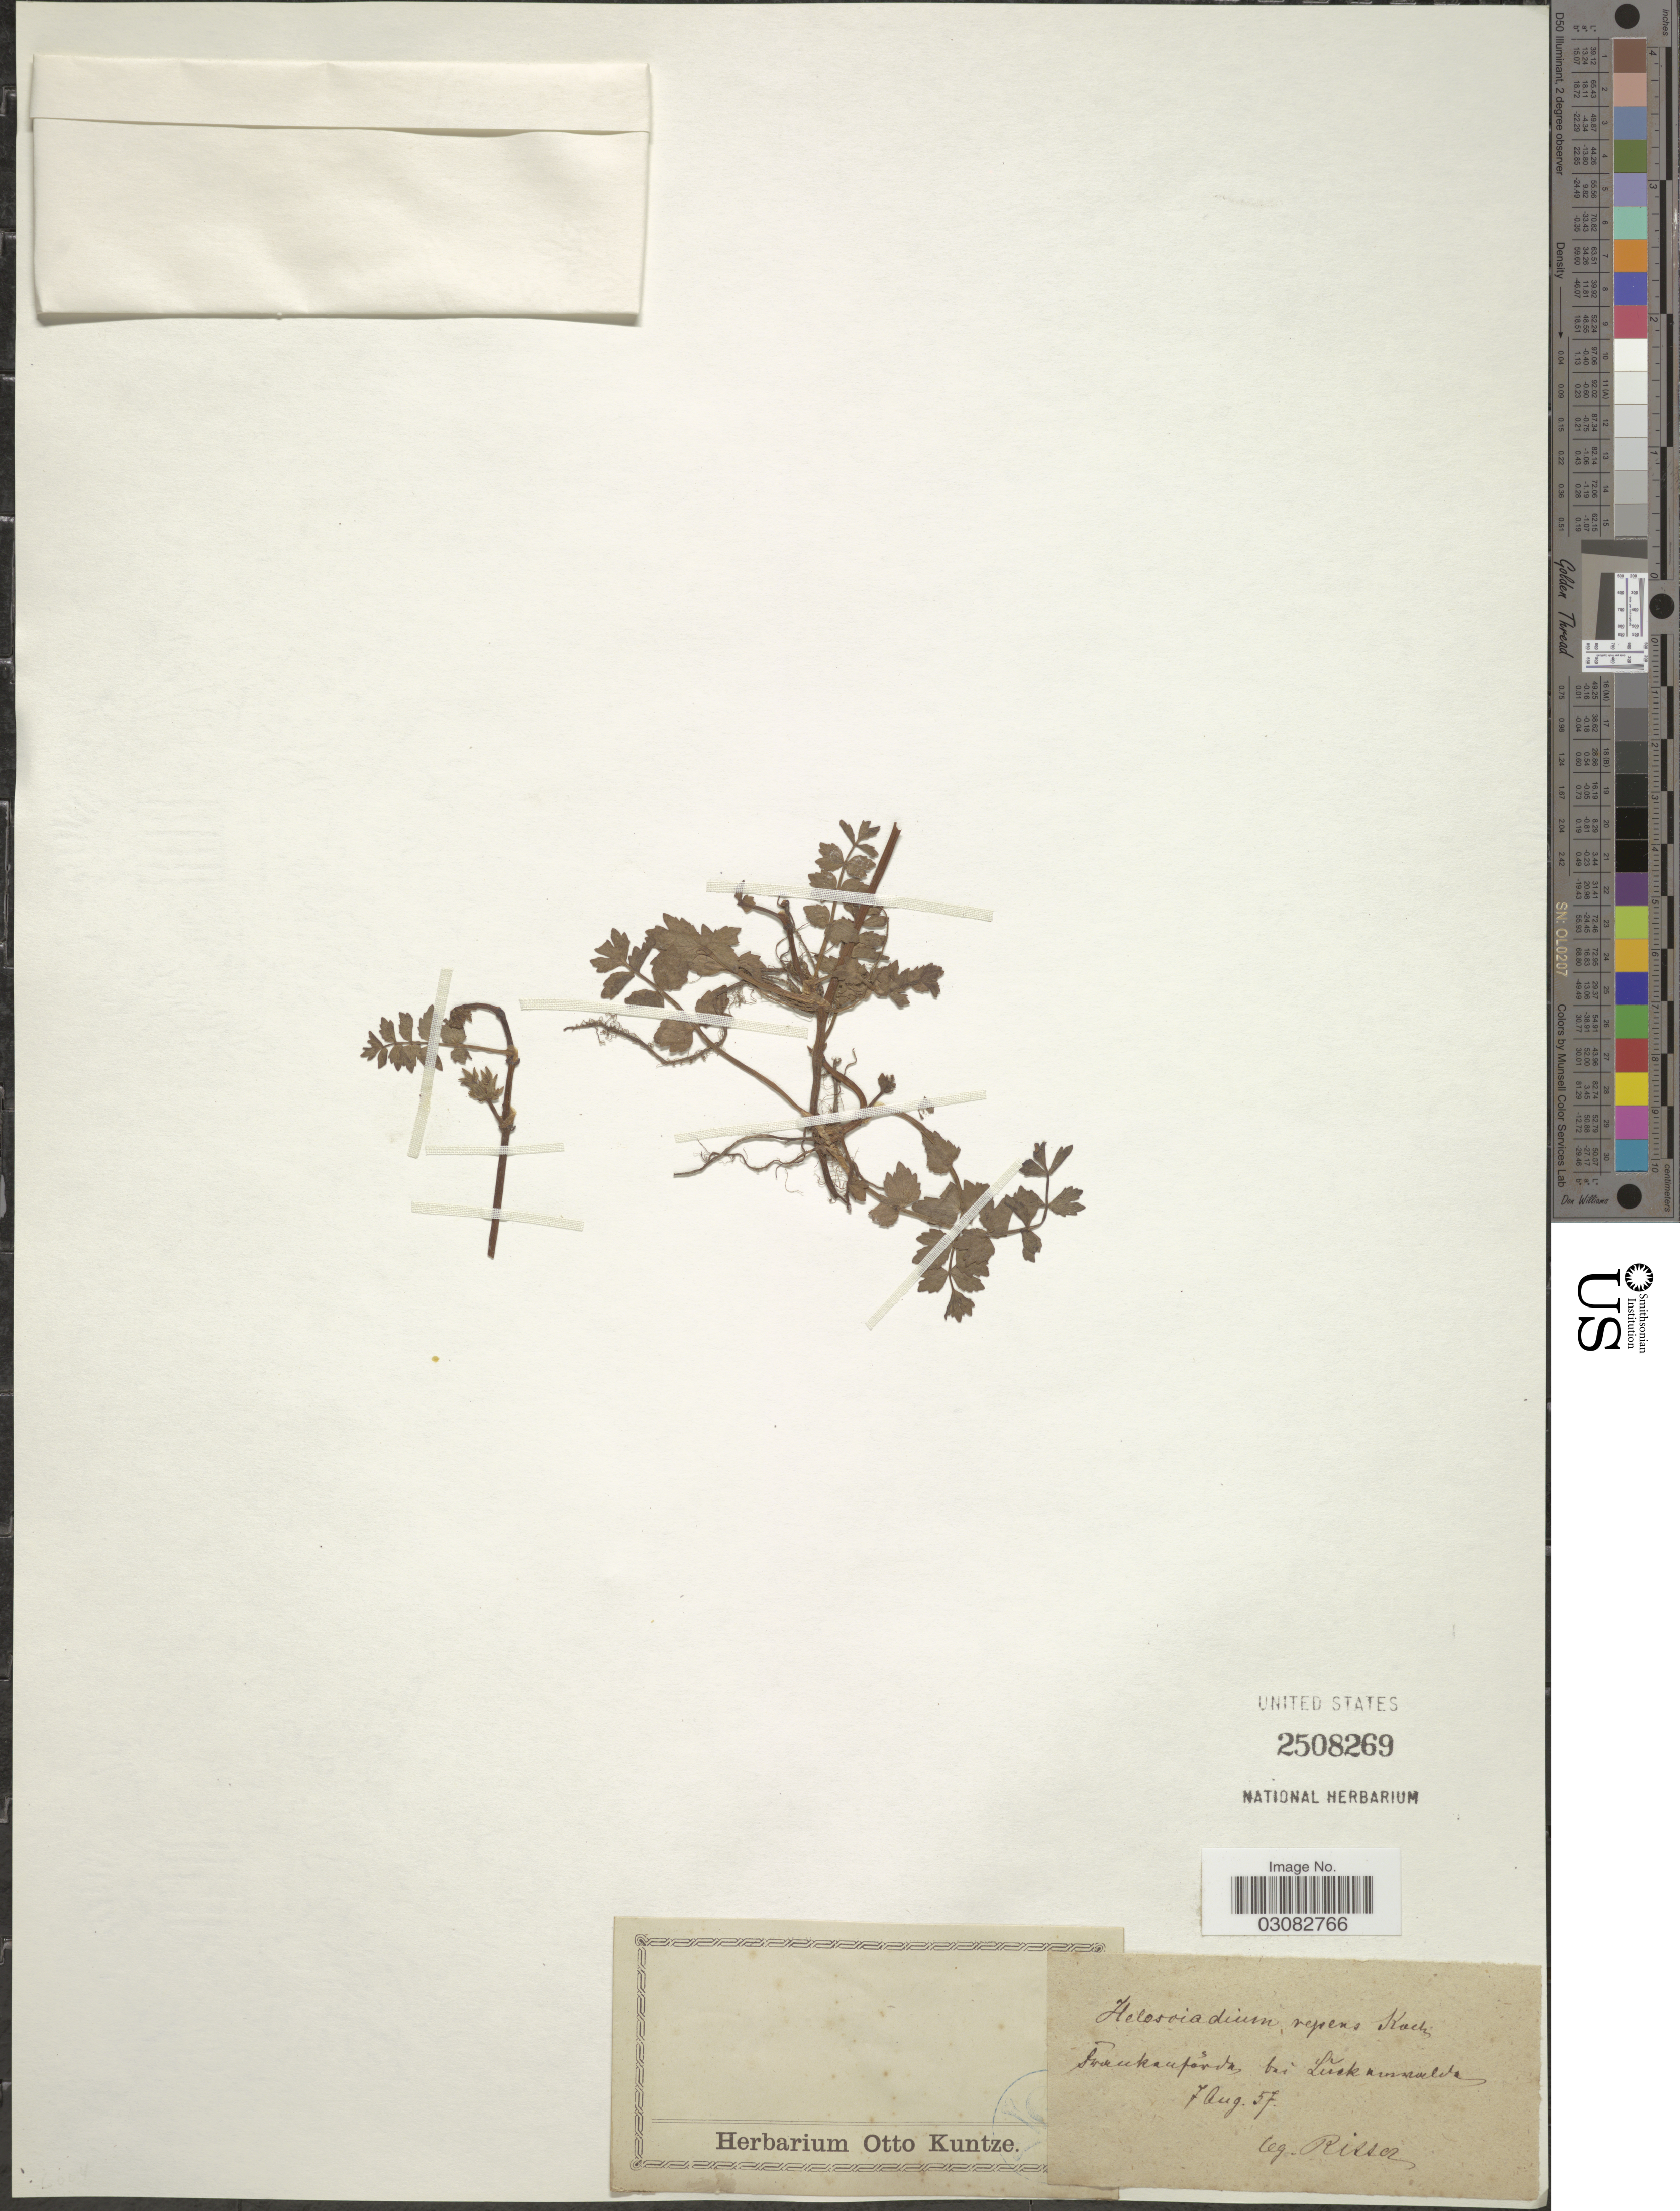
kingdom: Plantae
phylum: Tracheophyta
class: Magnoliopsida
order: Apiales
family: Apiaceae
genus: Apium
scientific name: Apium repens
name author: (Jacq.) Lag.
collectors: -. Risser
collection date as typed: Transcribed d/m/y: 7/8/57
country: Germany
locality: Frankauforda [interpreted] bei Luckenwalde.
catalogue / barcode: US 2508269